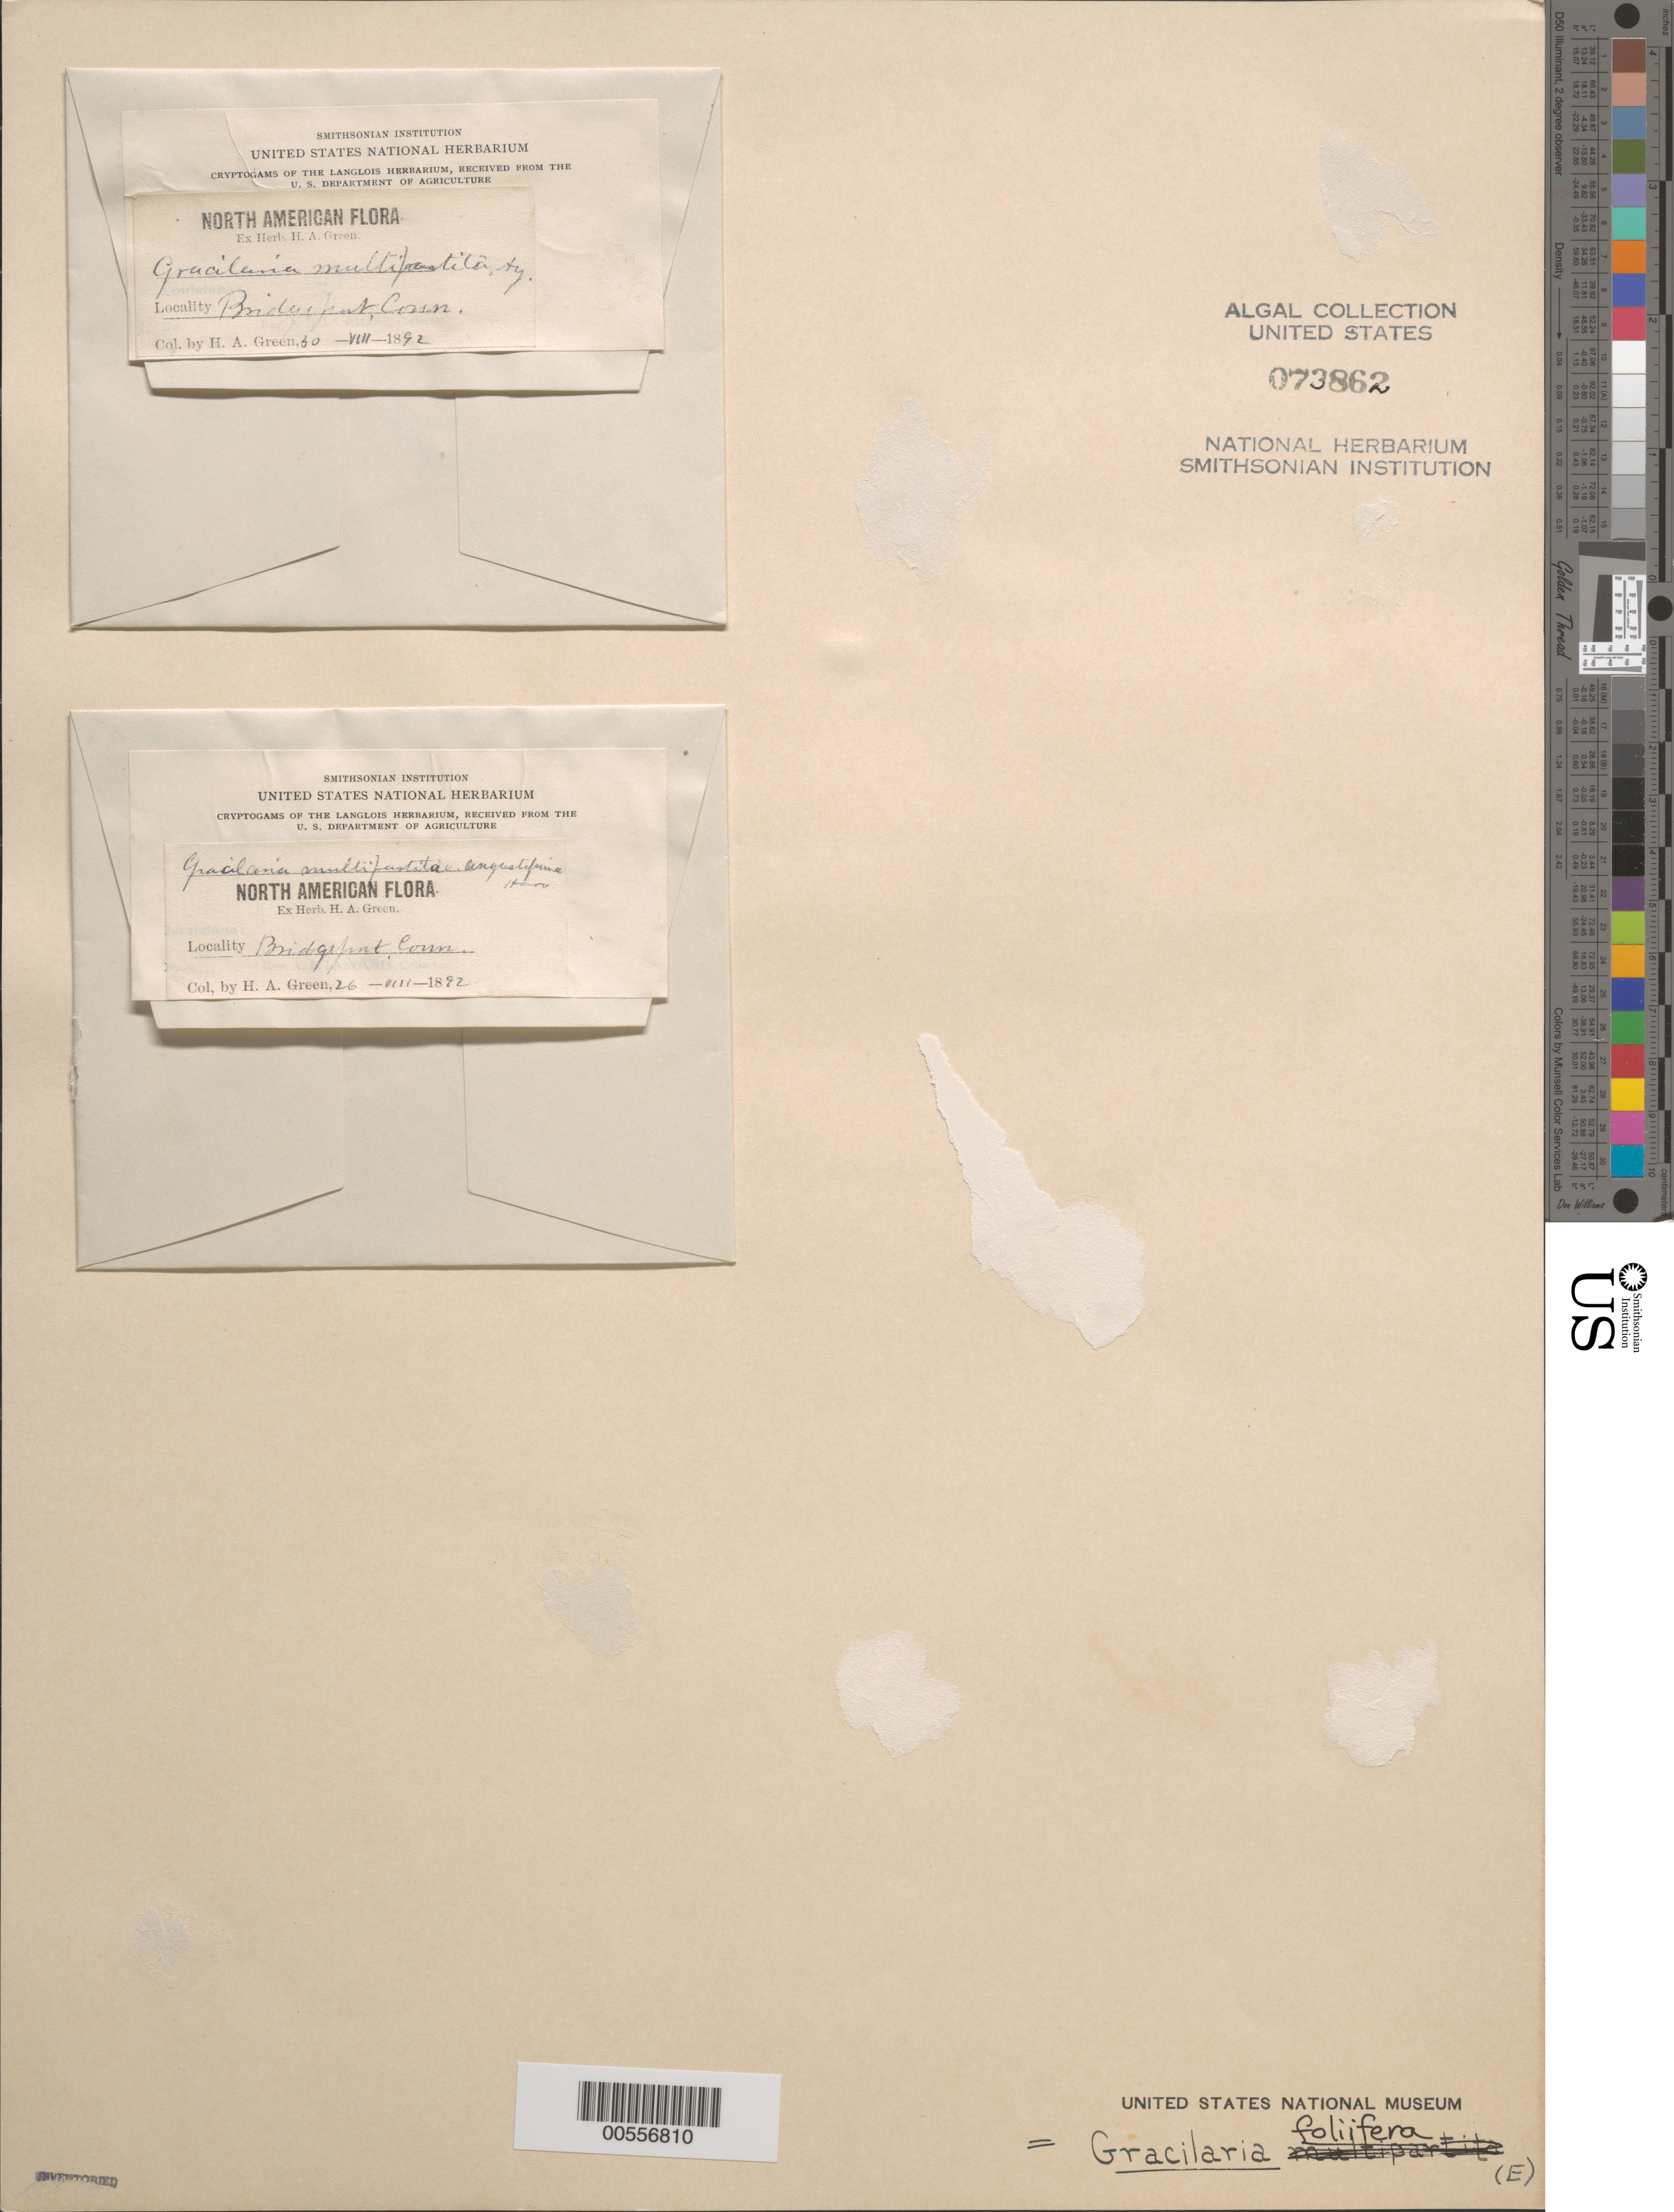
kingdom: Plantae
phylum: Rhodophyta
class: Florideophyceae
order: Gracilariales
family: Gracilariaceae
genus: Gracilaria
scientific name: Gracilaria foliifera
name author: (Forssk.) Børgesen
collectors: H. Green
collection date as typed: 26 Aug 1892 AND 30 Aug 1892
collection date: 1892-08-26,1892-08-30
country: United States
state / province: Connecticut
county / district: Fairfield County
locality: Bridgeport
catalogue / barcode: US 73862